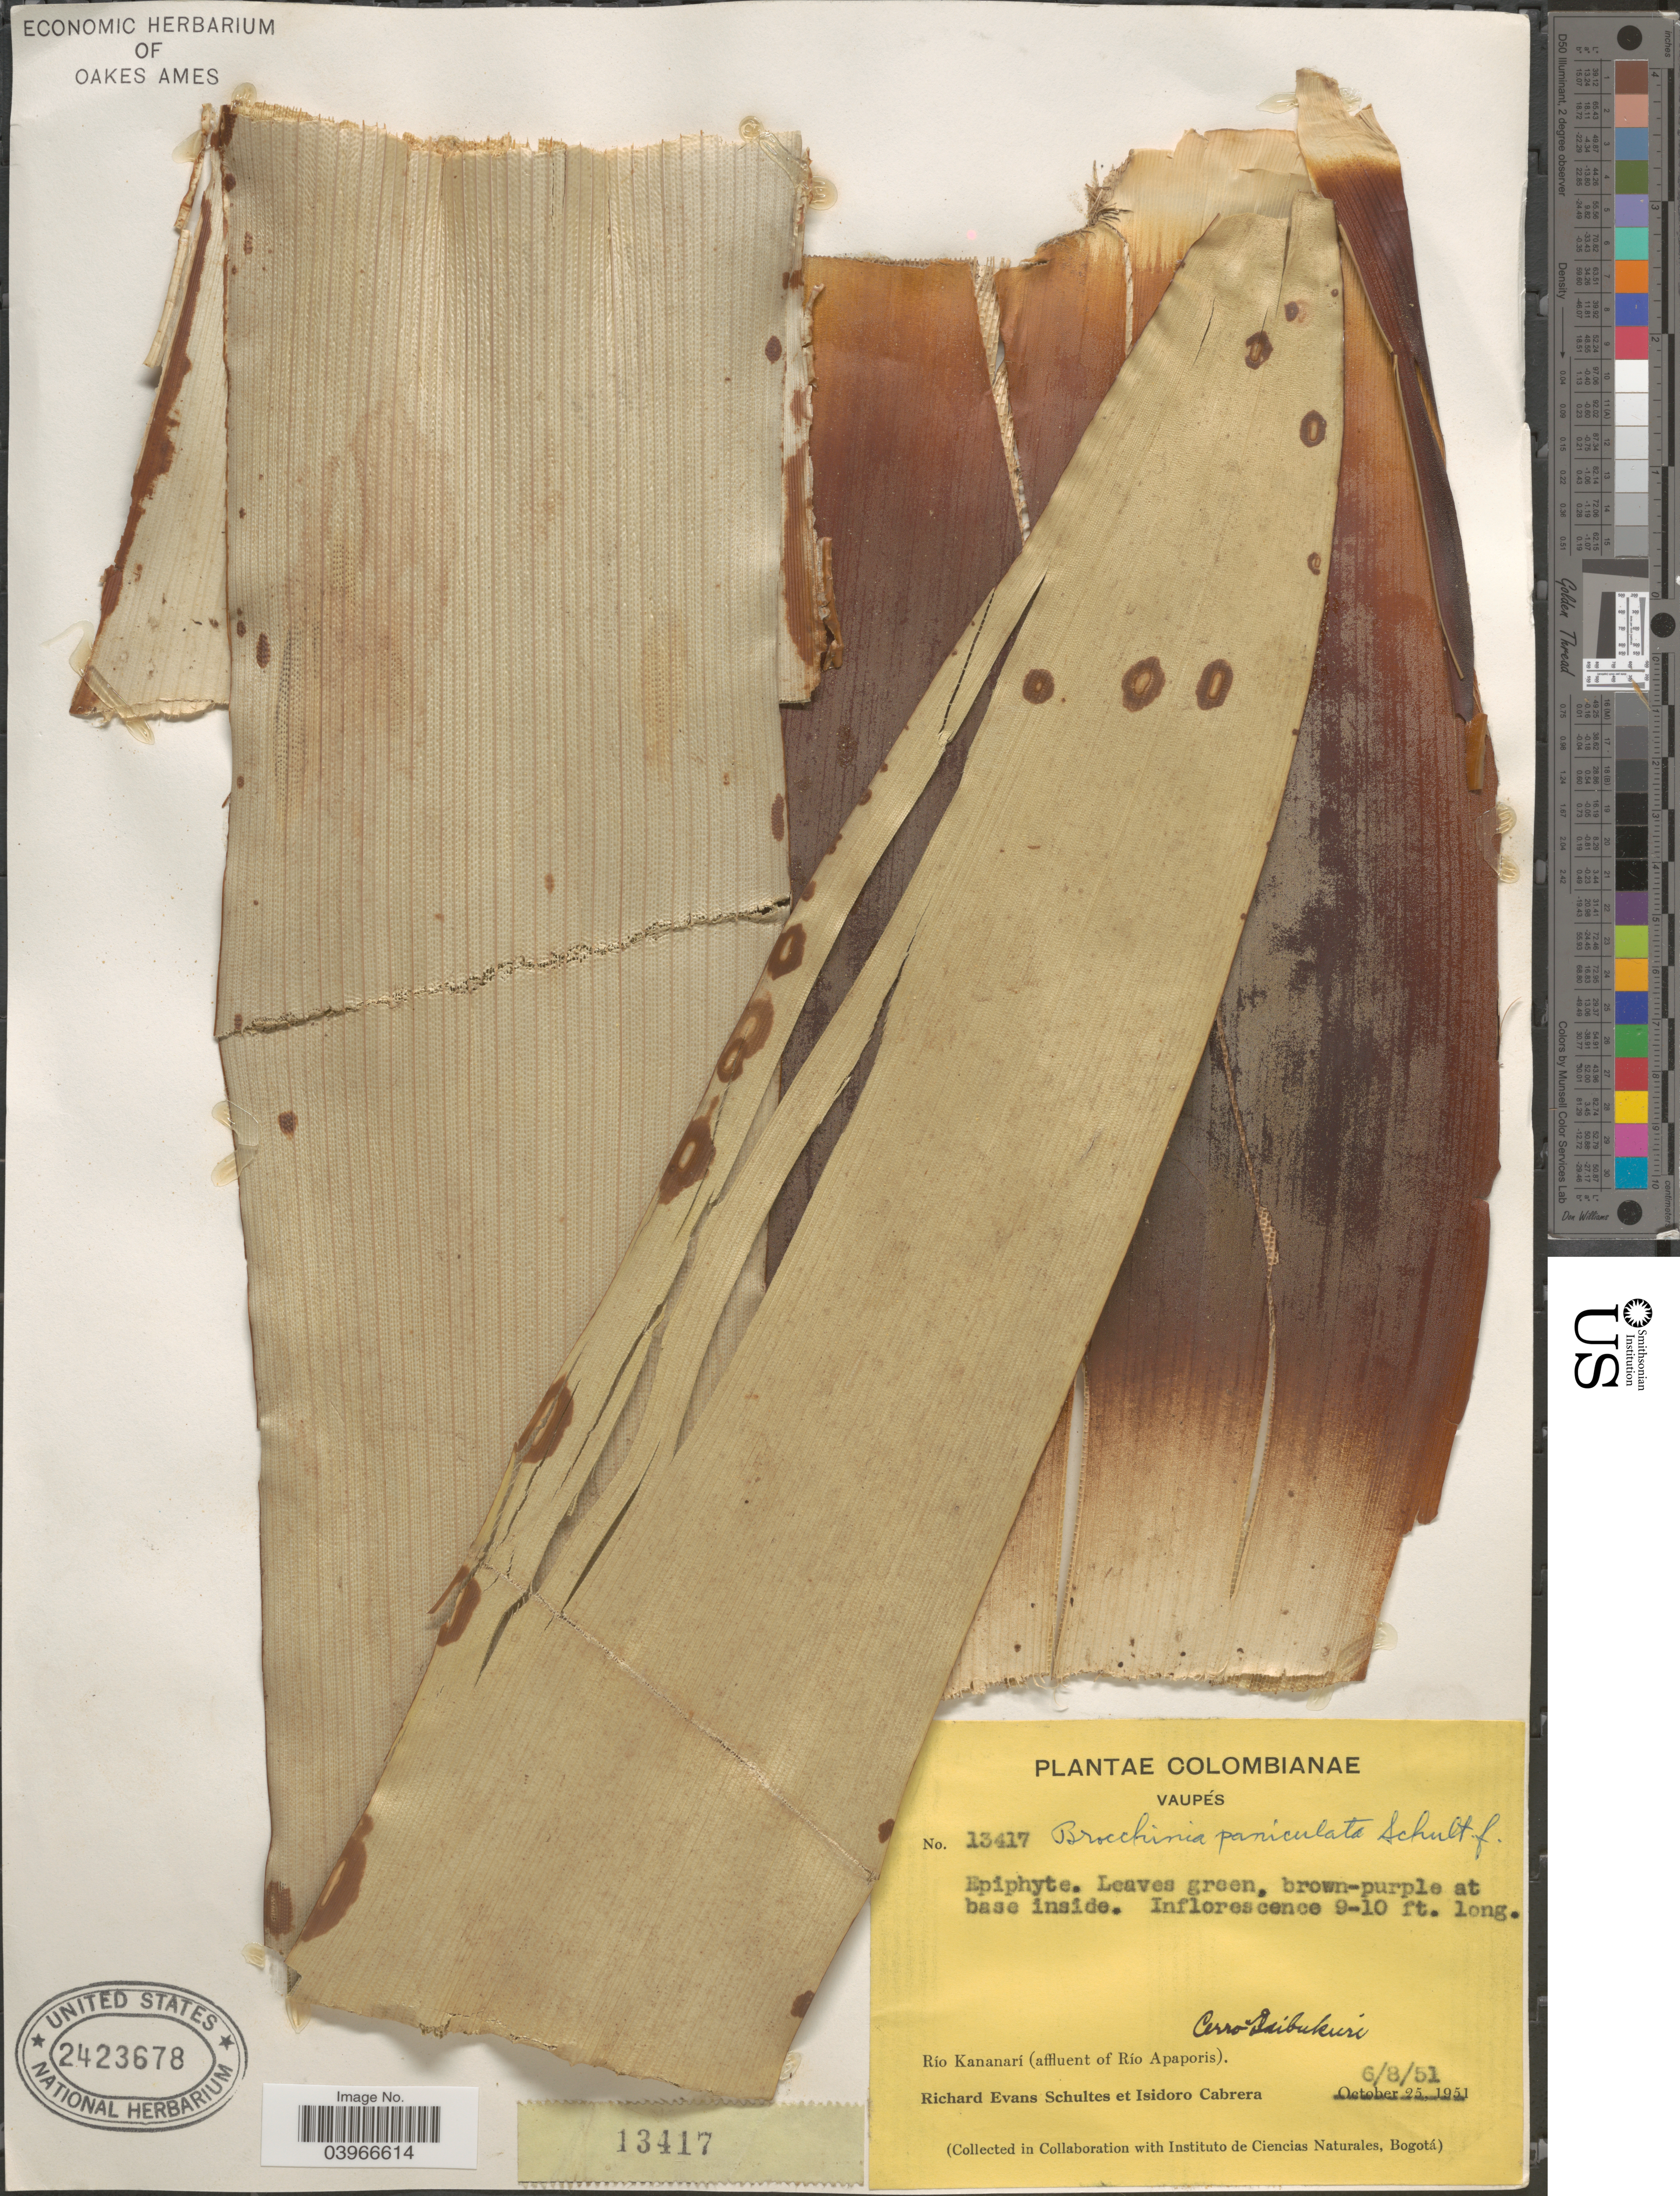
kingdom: Plantae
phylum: Tracheophyta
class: Liliopsida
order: Poales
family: Bromeliaceae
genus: Brocchinia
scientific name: Brocchinia paniculata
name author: Schult. f.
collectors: R. E. Schultes & I. Cabrera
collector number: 13417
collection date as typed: Transcribed d/m/y: 6/8/51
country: Colombia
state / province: Vaupés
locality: Río Kananarí (affluent of Río Apaporis). Cerro Isibukuri.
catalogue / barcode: US 2423678